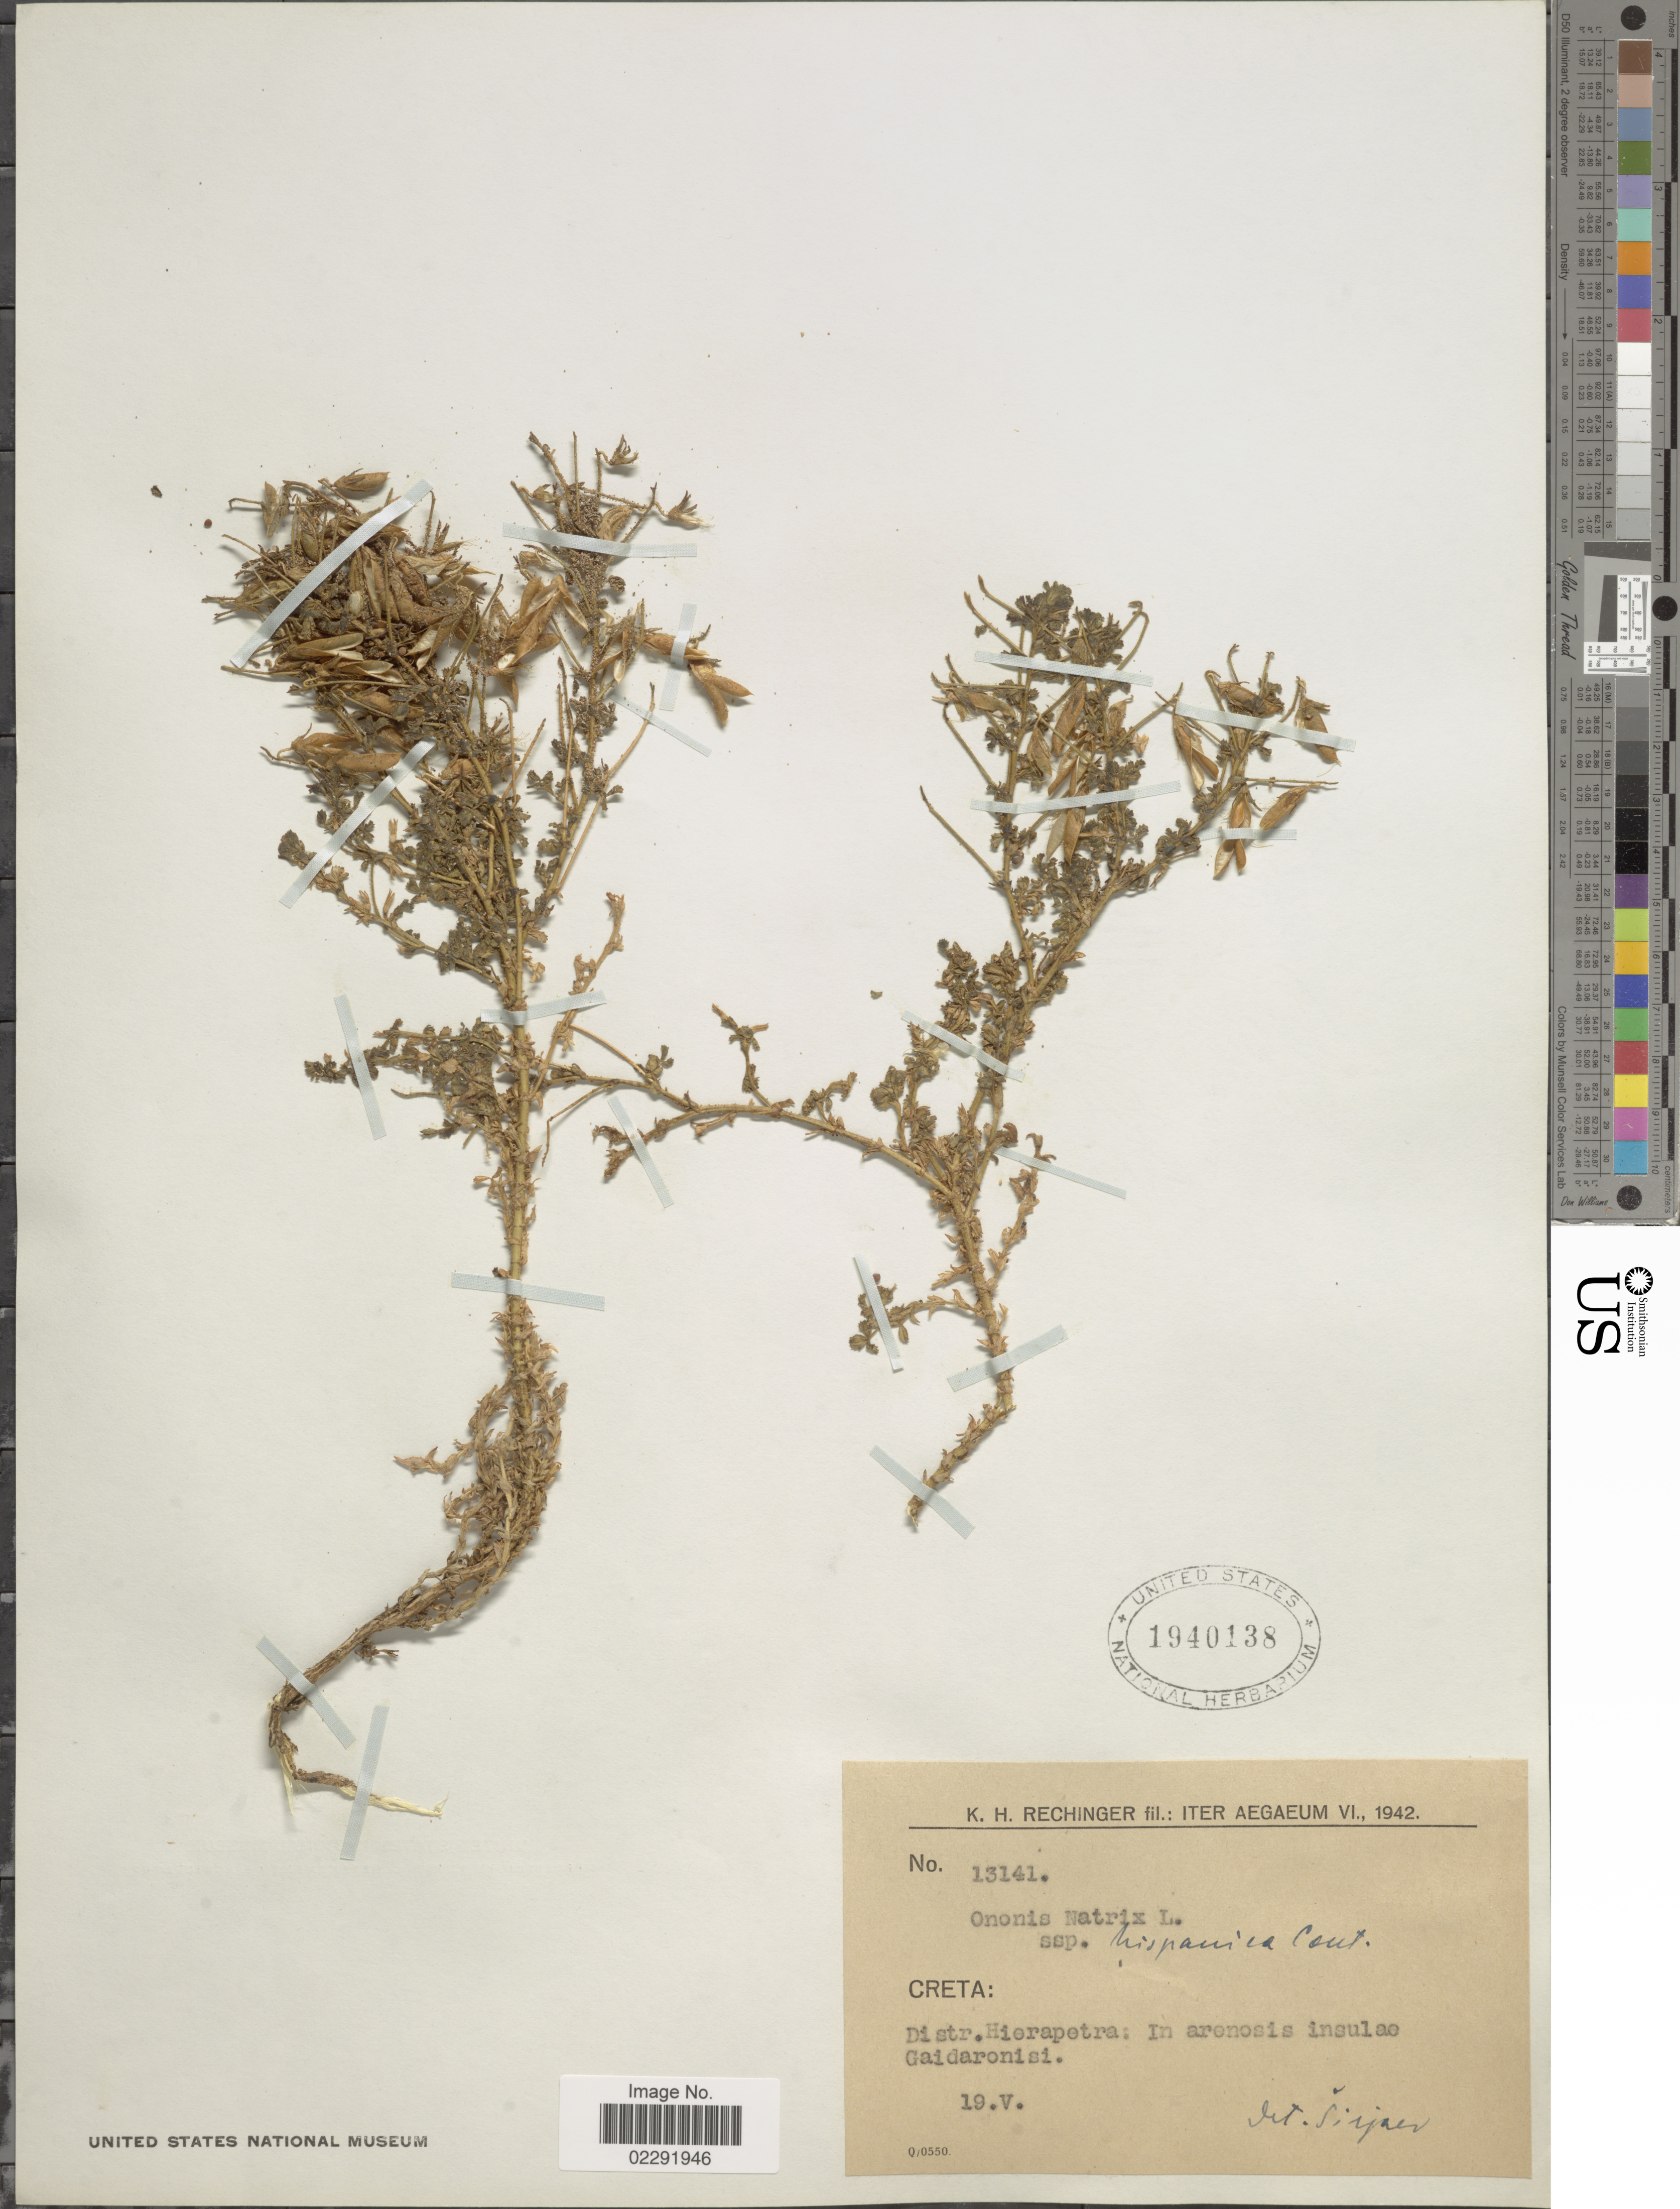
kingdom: Plantae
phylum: Tracheophyta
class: Magnoliopsida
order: Fabales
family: Fabaceae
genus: Ononis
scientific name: Ononis natrix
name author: L.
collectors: K. H. Rechinger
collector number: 13141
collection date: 1942-05-19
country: Greece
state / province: Crete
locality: Creta: Distr. Hierapetra: in arenosis insulae Gaidaronisi.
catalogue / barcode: US 1940138